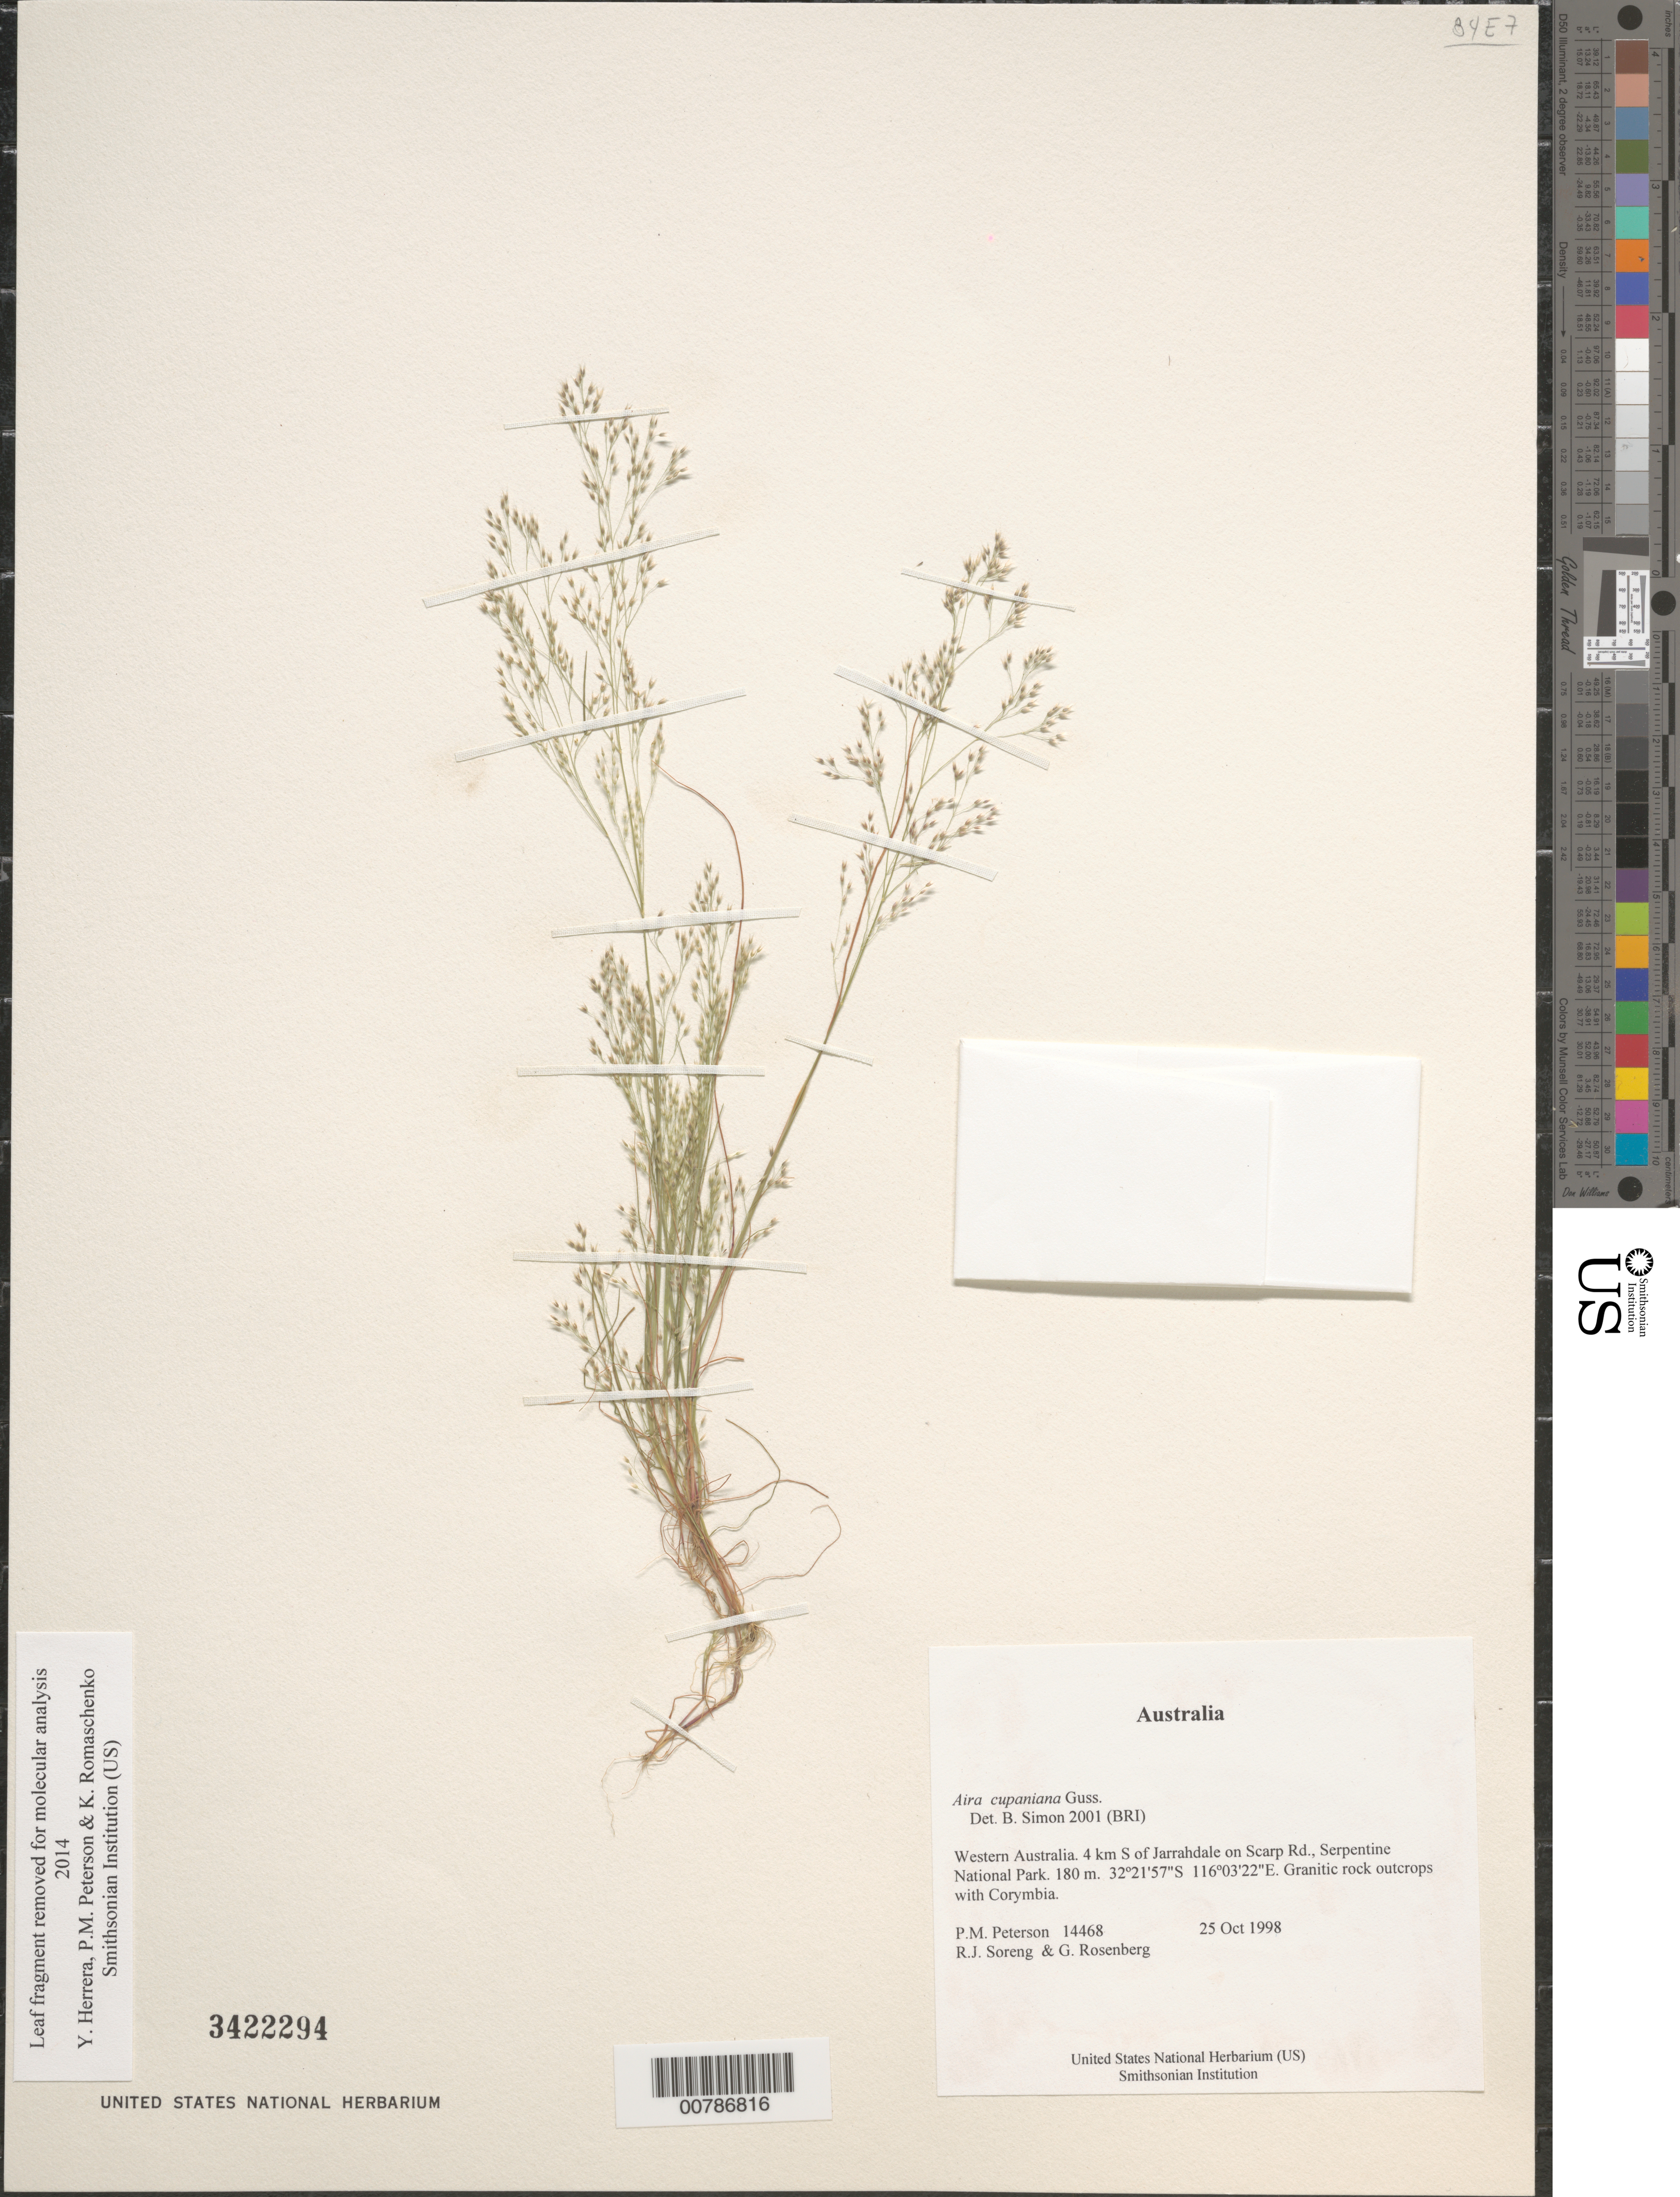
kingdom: Plantae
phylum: Tracheophyta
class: Liliopsida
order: Poales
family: Poaceae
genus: Aira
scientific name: Aira cupaniana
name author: Gussone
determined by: Simon, B.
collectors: P. M. Peterson, R. J. Soreng & G. Rosenberg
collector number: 14468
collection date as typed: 25 Oct 1998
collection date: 1998-10-25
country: Australia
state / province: Western Australia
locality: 4 km S of Jarrahdale on Scarp Rd., Serpentine National Park.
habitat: Granitic rock outcrops with Corymbia.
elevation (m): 180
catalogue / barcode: US 3422294